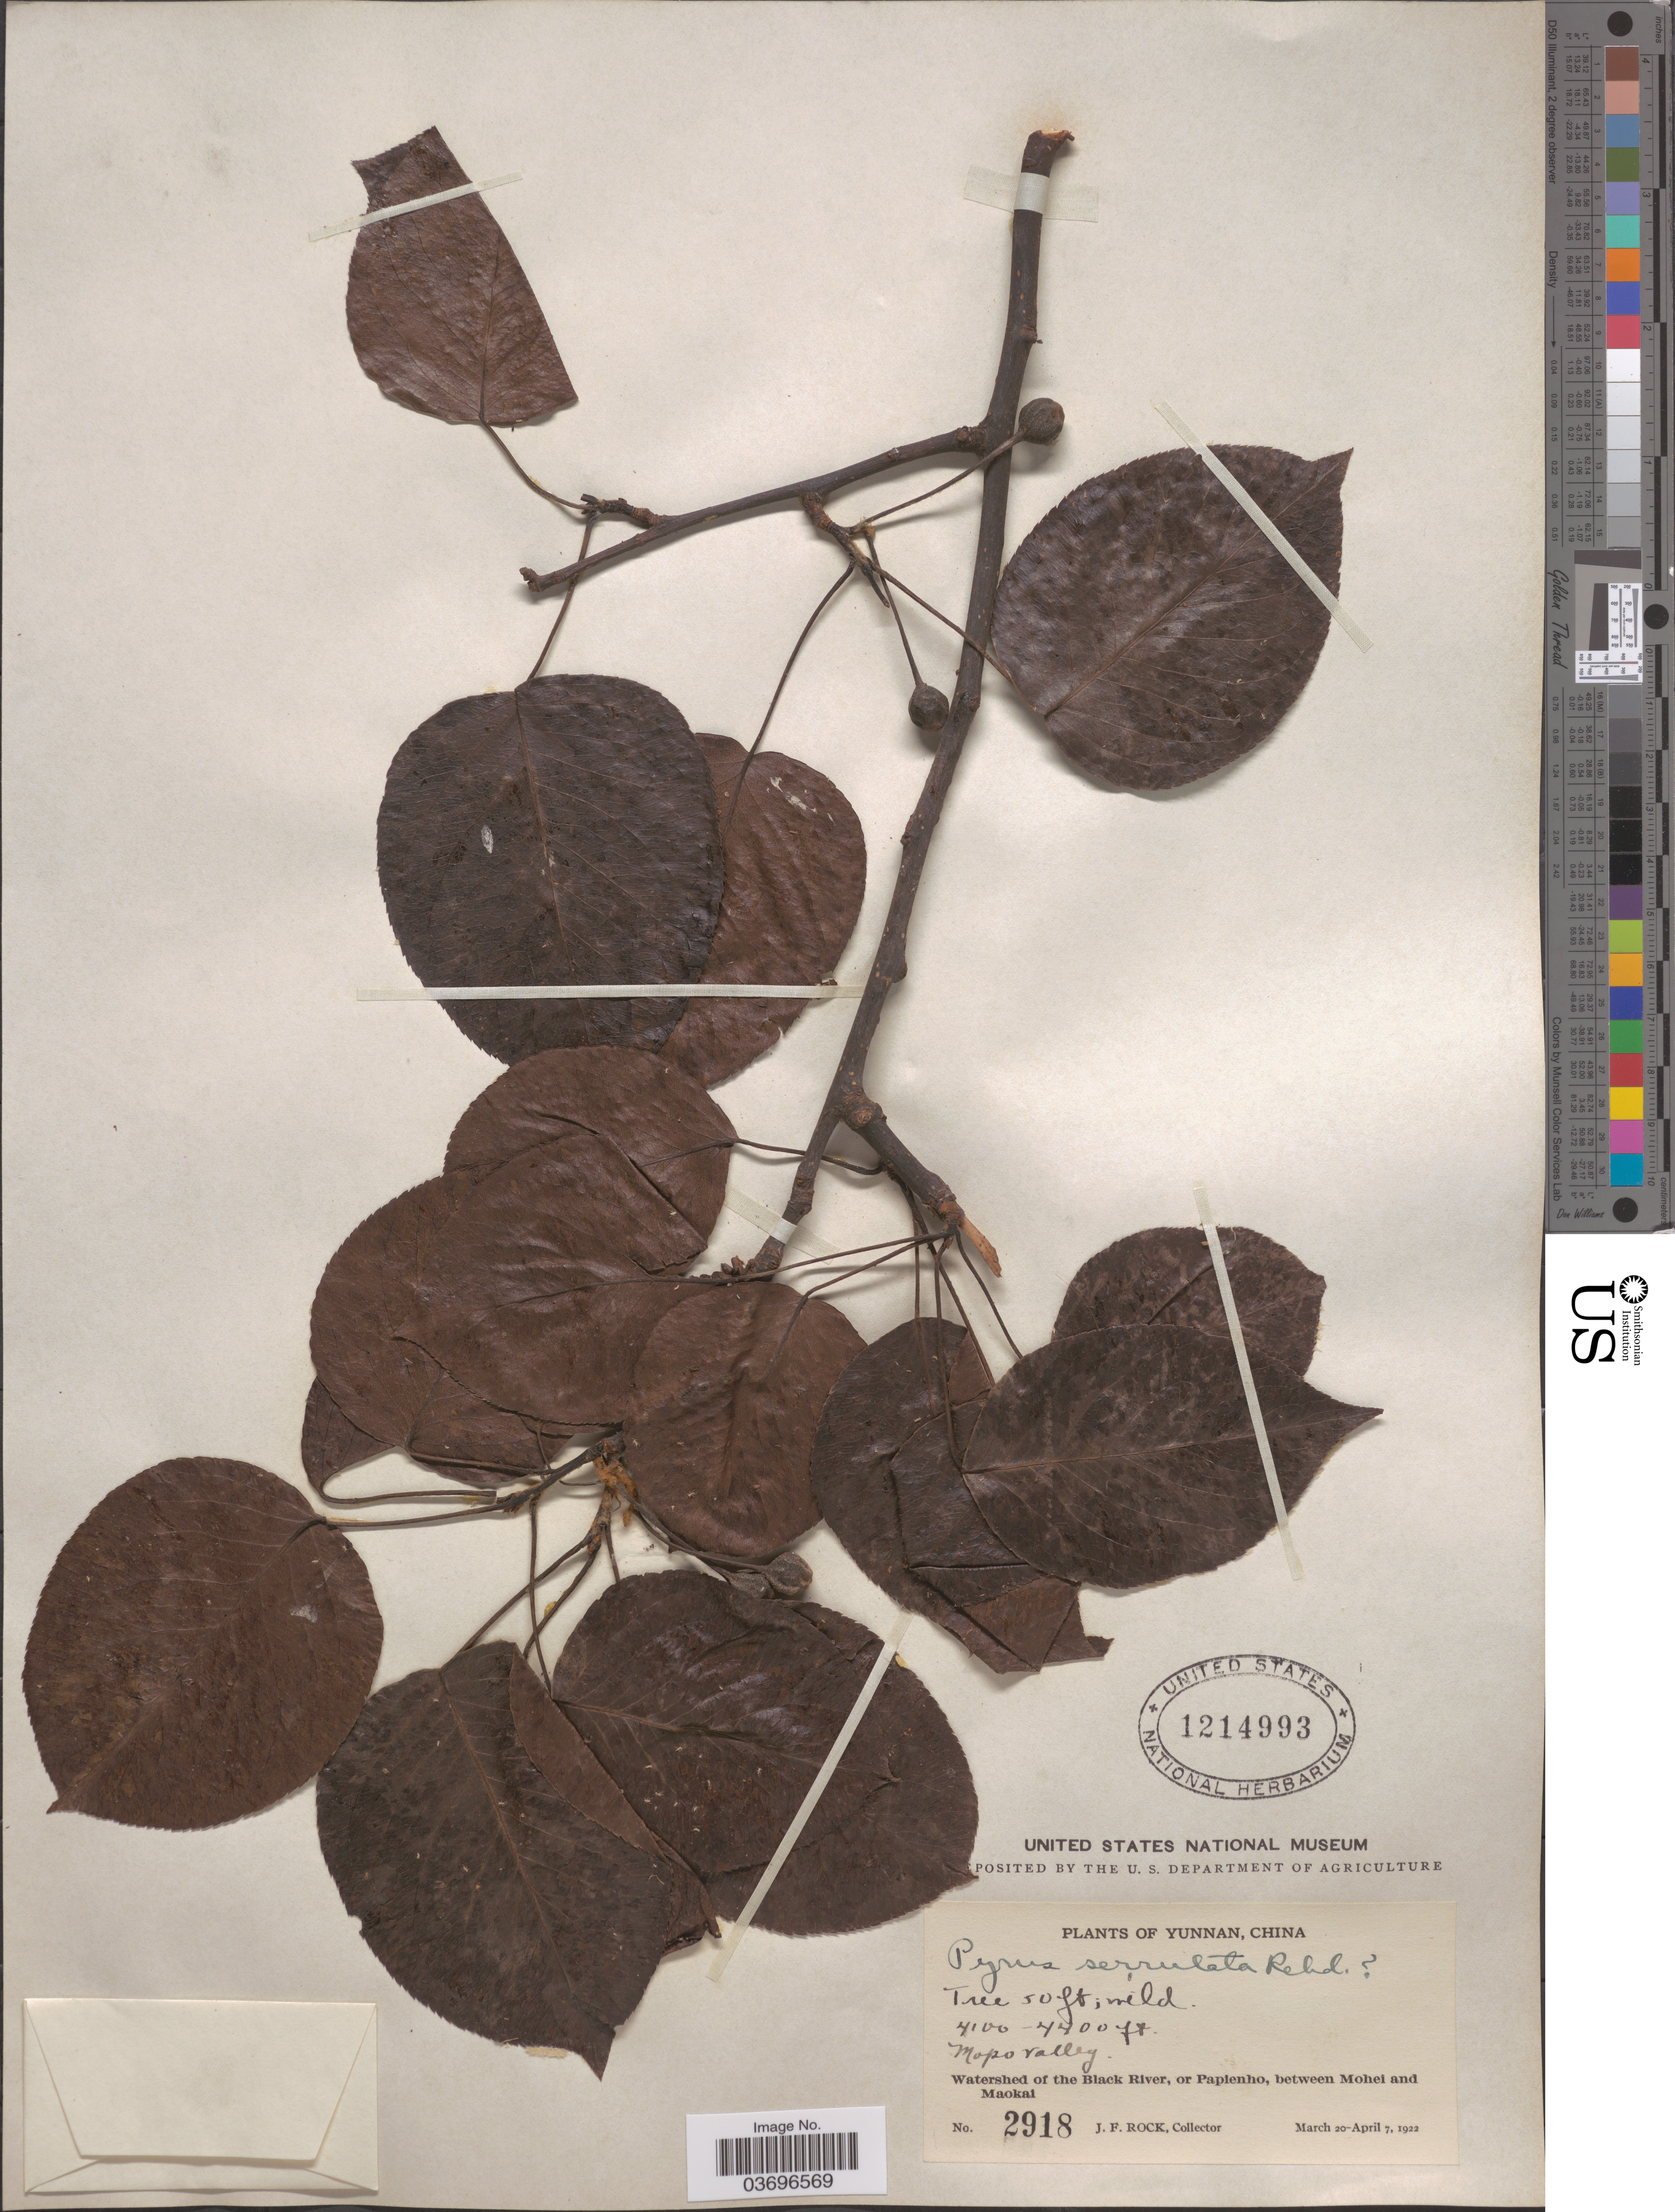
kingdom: Plantae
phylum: Tracheophyta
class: Magnoliopsida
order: Rosales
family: Rosaceae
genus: Pyrus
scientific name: Pyrus serrulata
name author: Rehder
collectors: J. Rock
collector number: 2918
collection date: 1922-03-20/1922-04-07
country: China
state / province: Yunnan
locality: Mopo Valley. Watershed of the Black River, or Papienho, between Mohei and Maokai.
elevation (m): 1250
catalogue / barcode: US 1214993